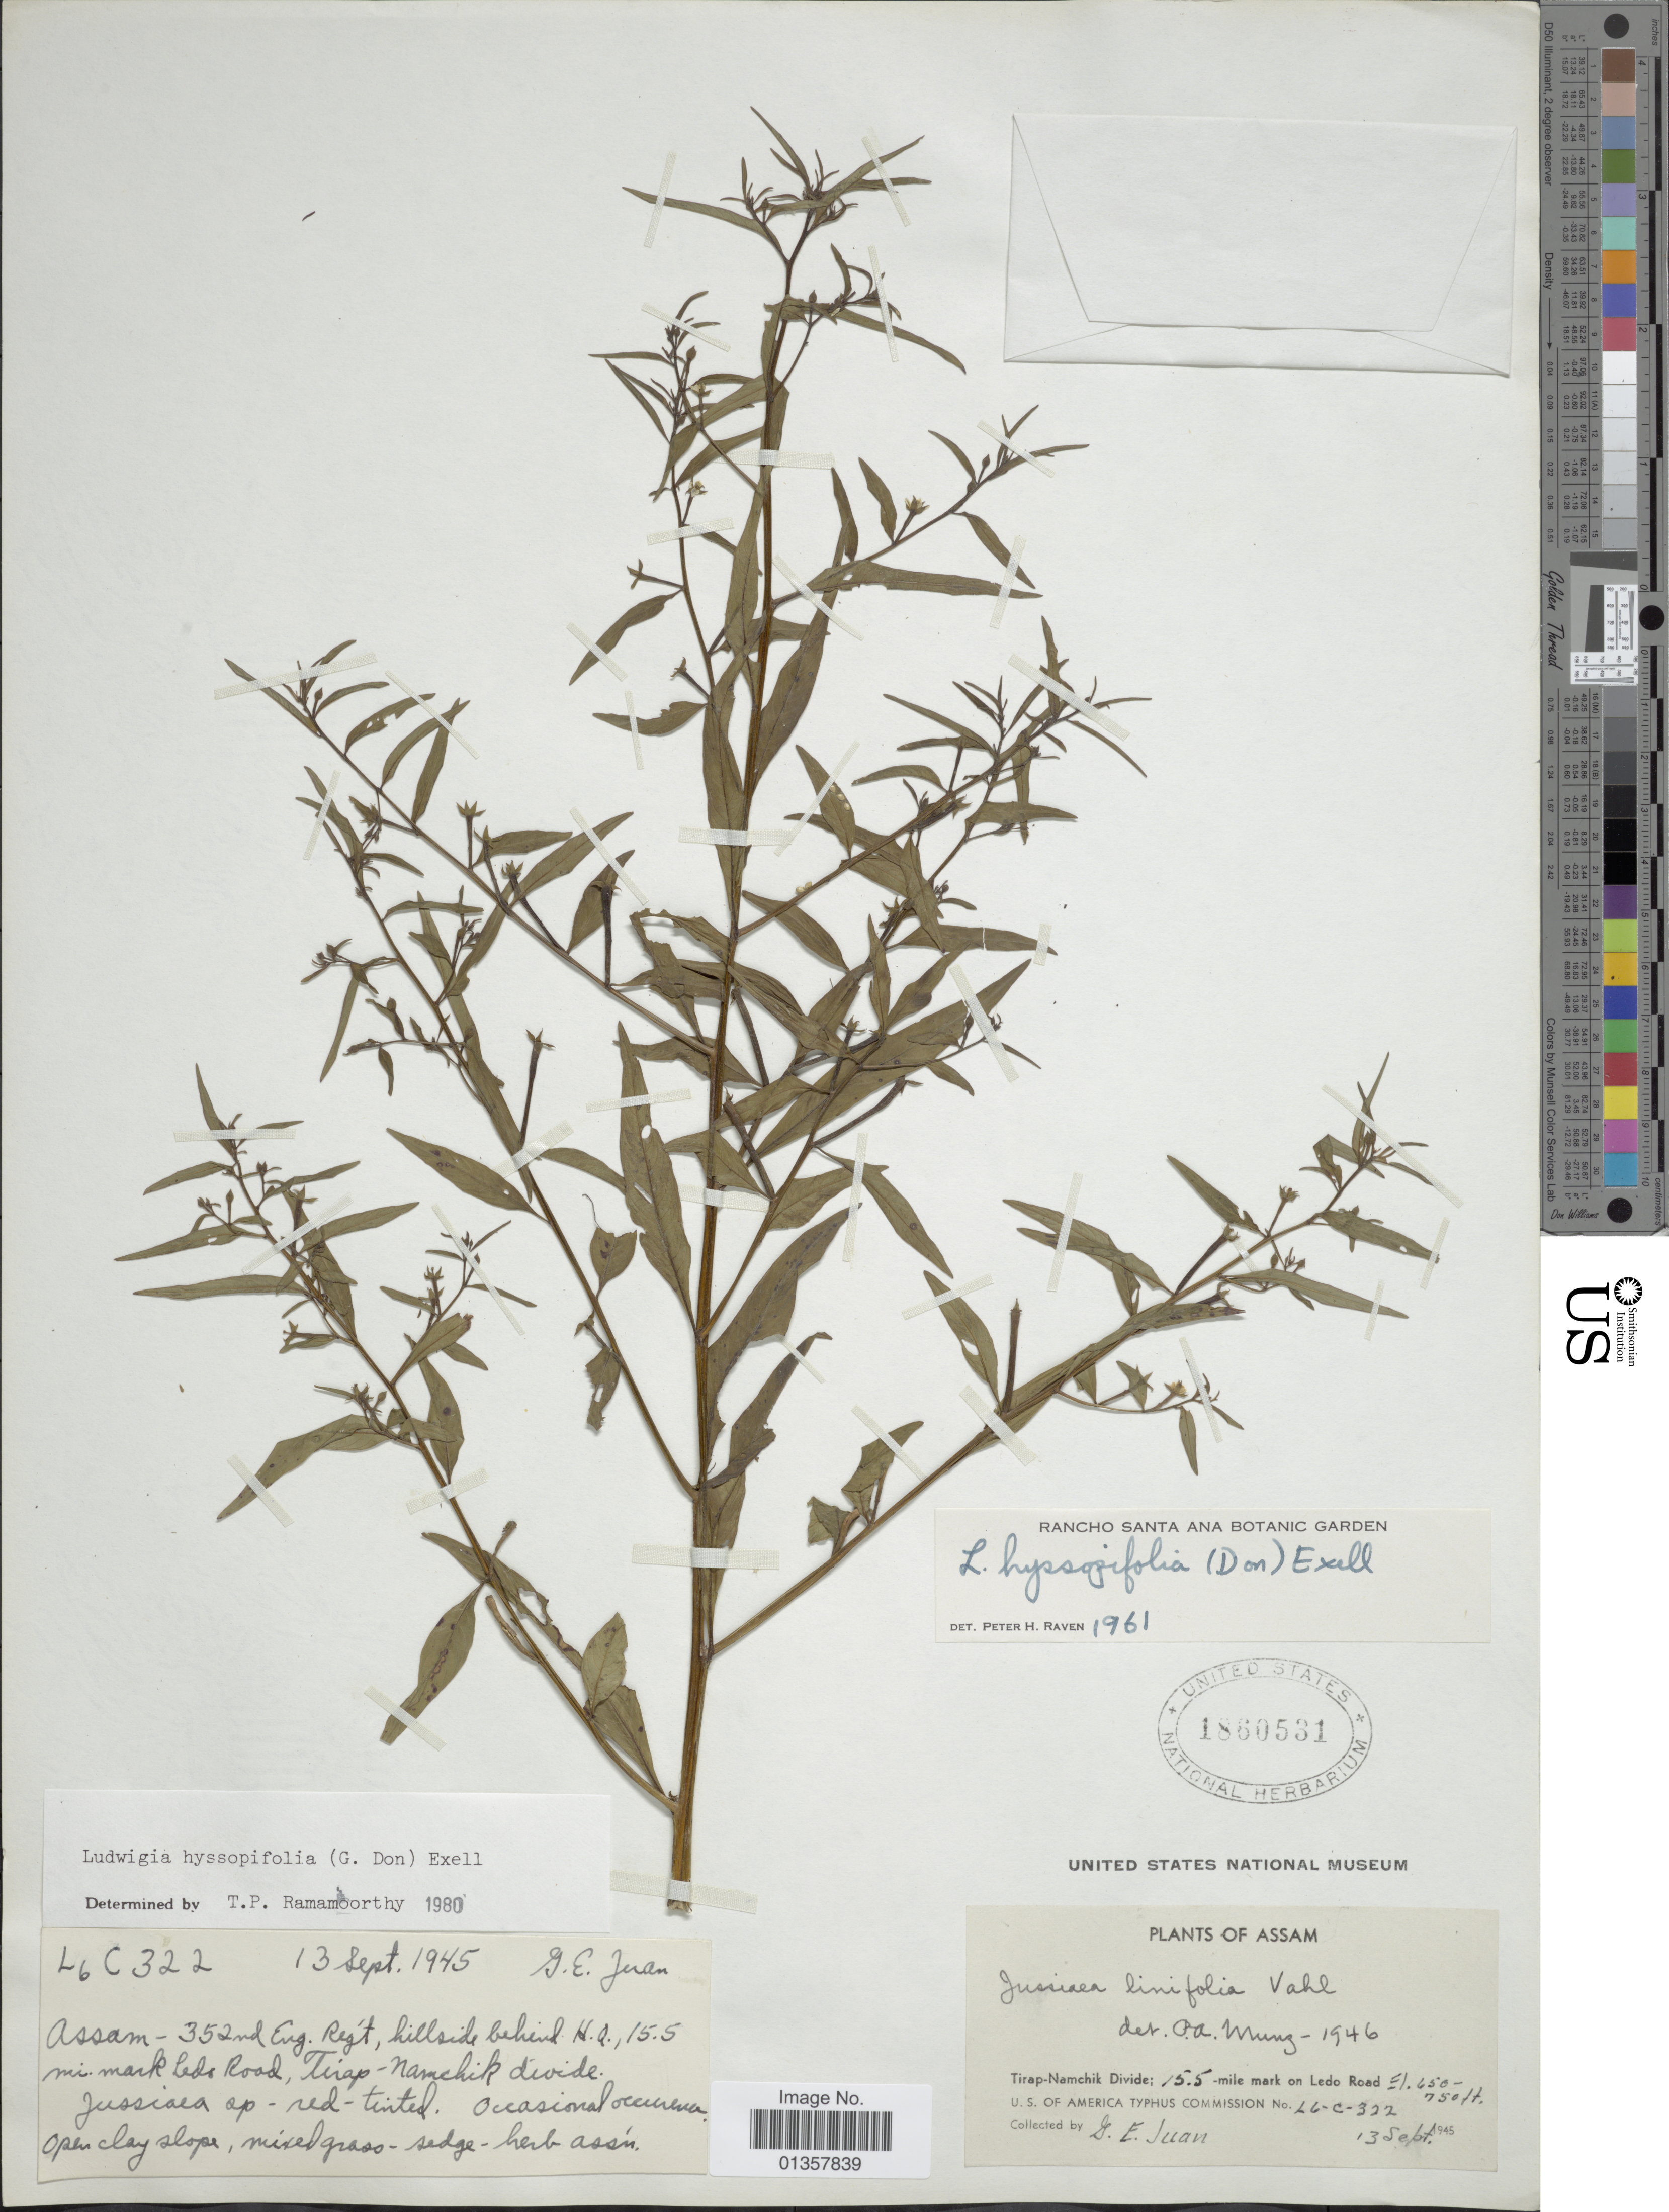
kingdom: Plantae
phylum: Tracheophyta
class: Magnoliopsida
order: Myrtales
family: Onagraceae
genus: Ludwigia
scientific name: Ludwigia hyssopifolia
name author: (G. Don) Exell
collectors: G. Juan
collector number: L6C322*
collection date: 1945-09-13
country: India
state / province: Assam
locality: Tirap-Namchik Divide: 15.5 mile mark on Ledo Road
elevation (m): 198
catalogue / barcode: US 1860531